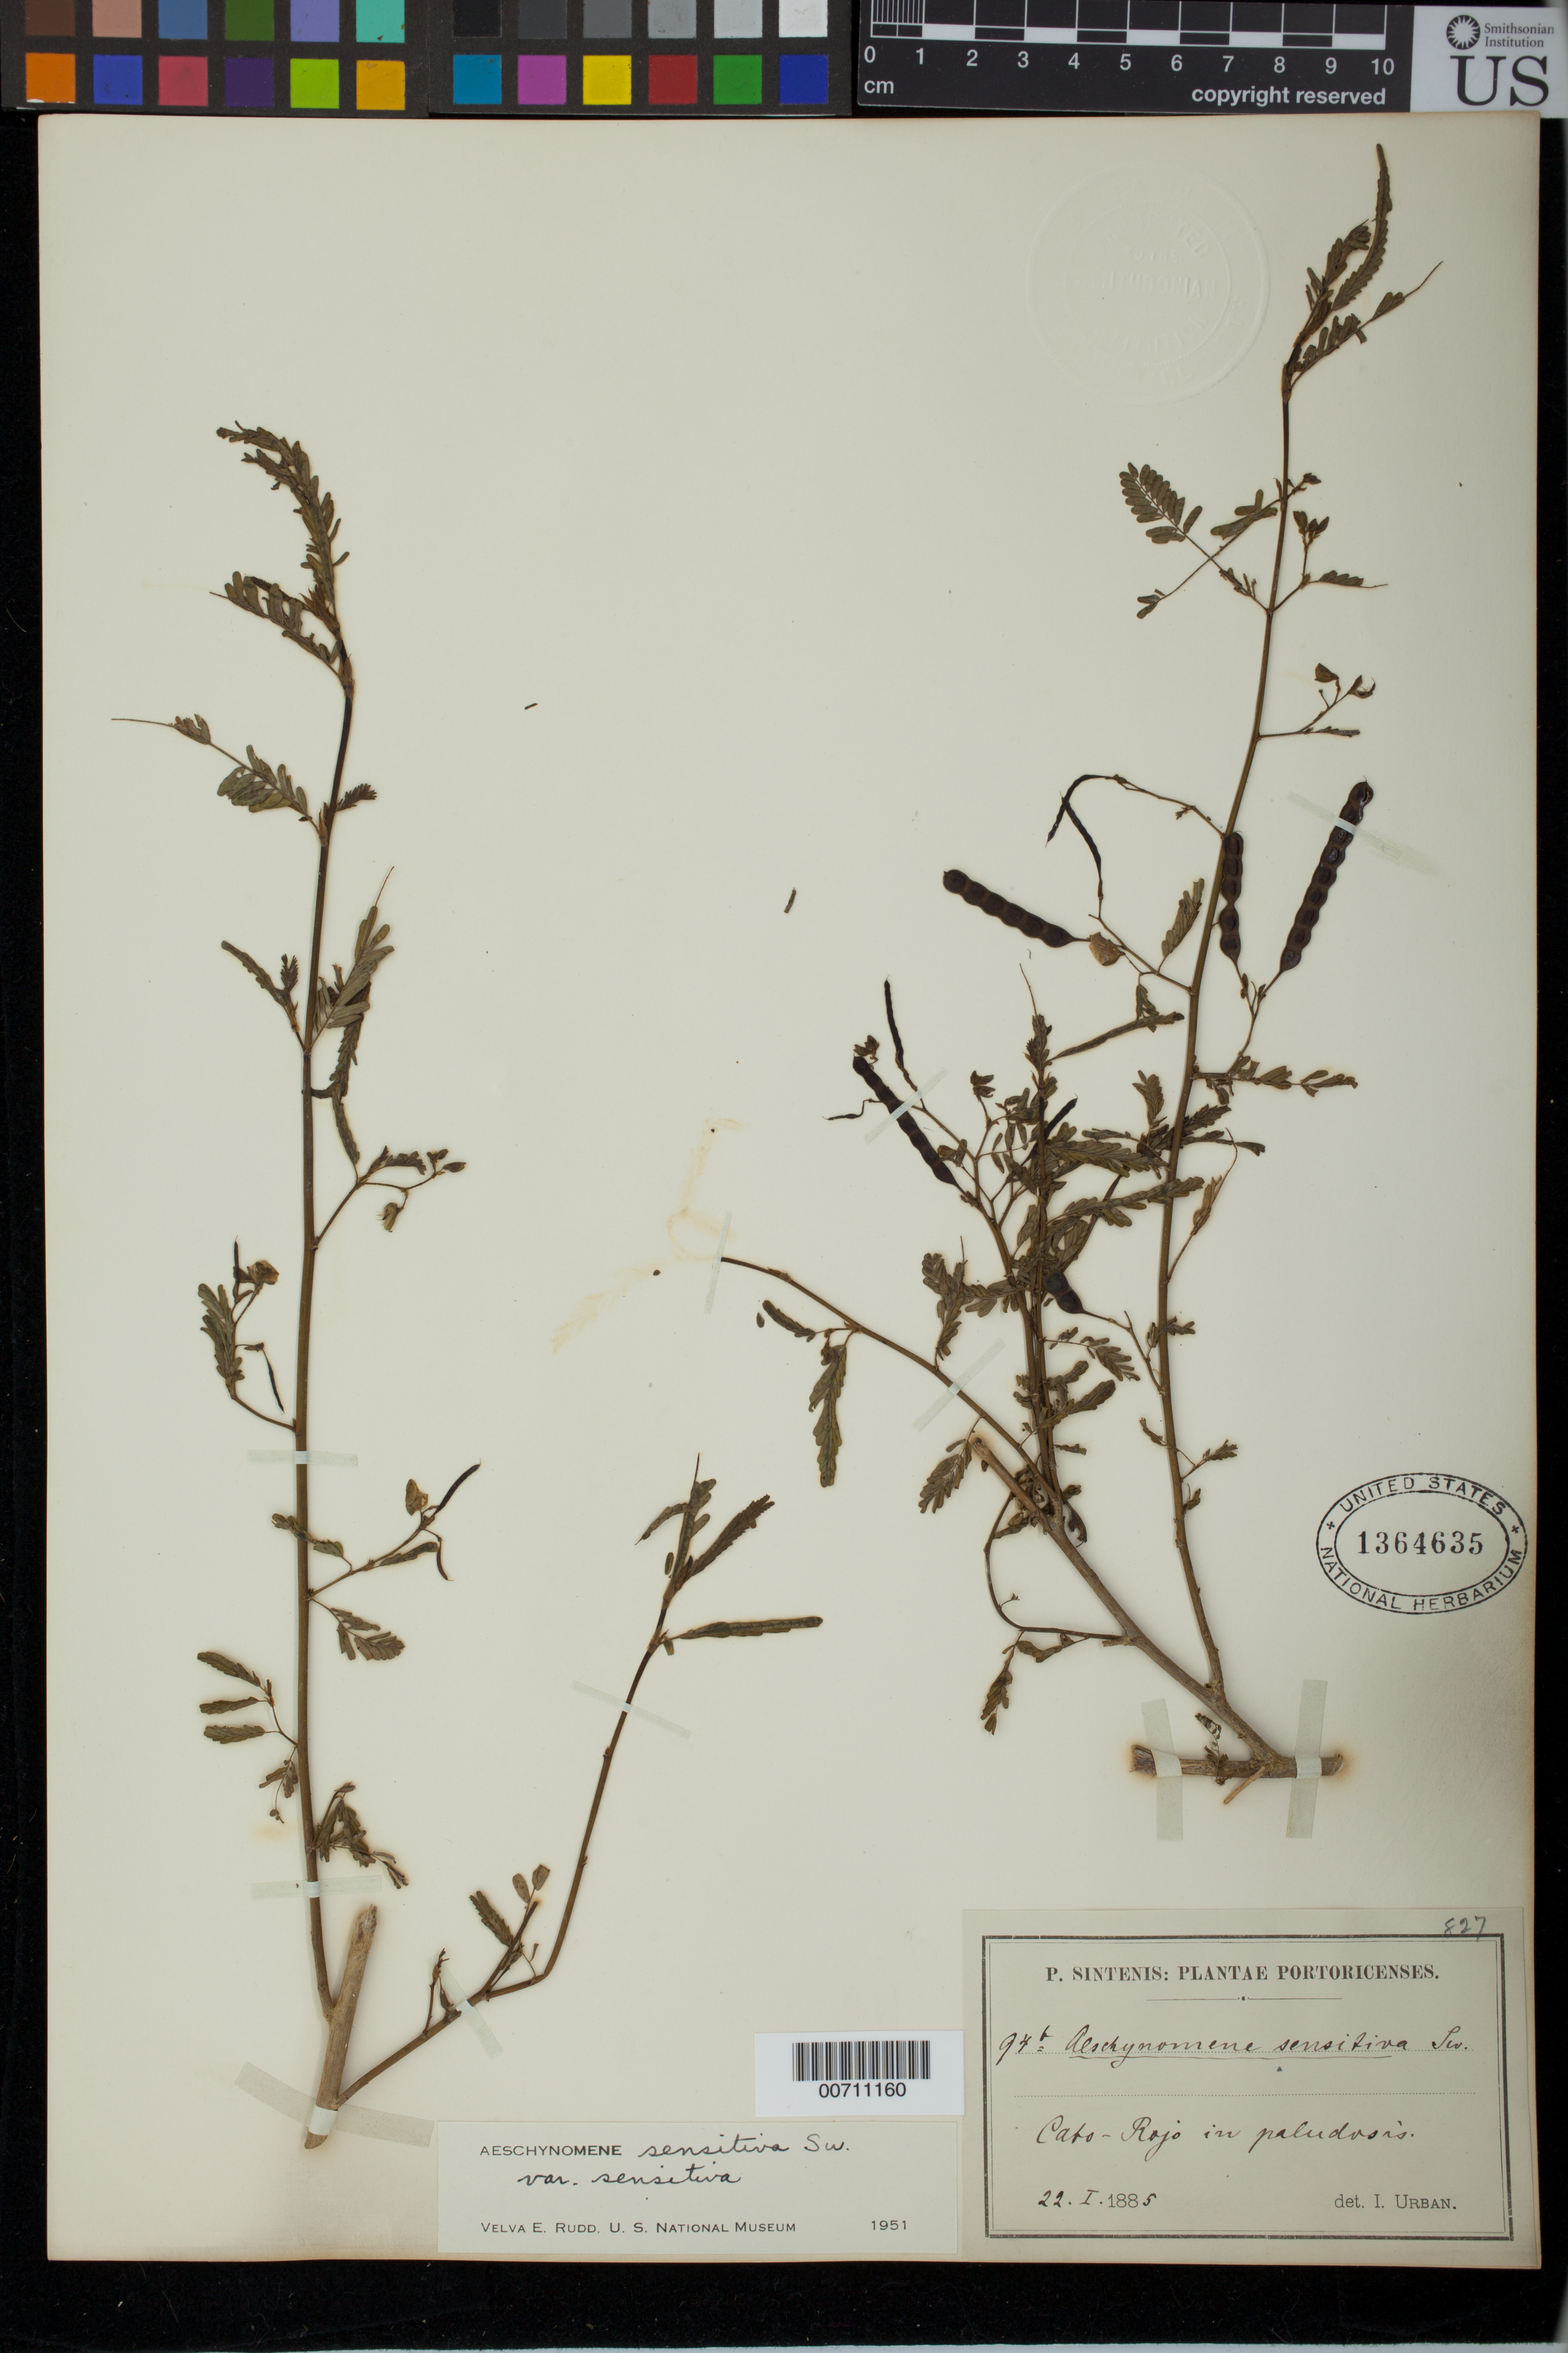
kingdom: Plantae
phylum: Tracheophyta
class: Magnoliopsida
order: Fabales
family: Fabaceae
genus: Aeschynomene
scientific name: Aeschynomene sensitiva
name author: Sw.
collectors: P. Sintenis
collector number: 94b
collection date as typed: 22 Jan 1885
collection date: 1885-01-22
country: Puerto Rico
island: Greater Antilles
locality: Cabo-Rojo in paludosis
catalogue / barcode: US 1364635